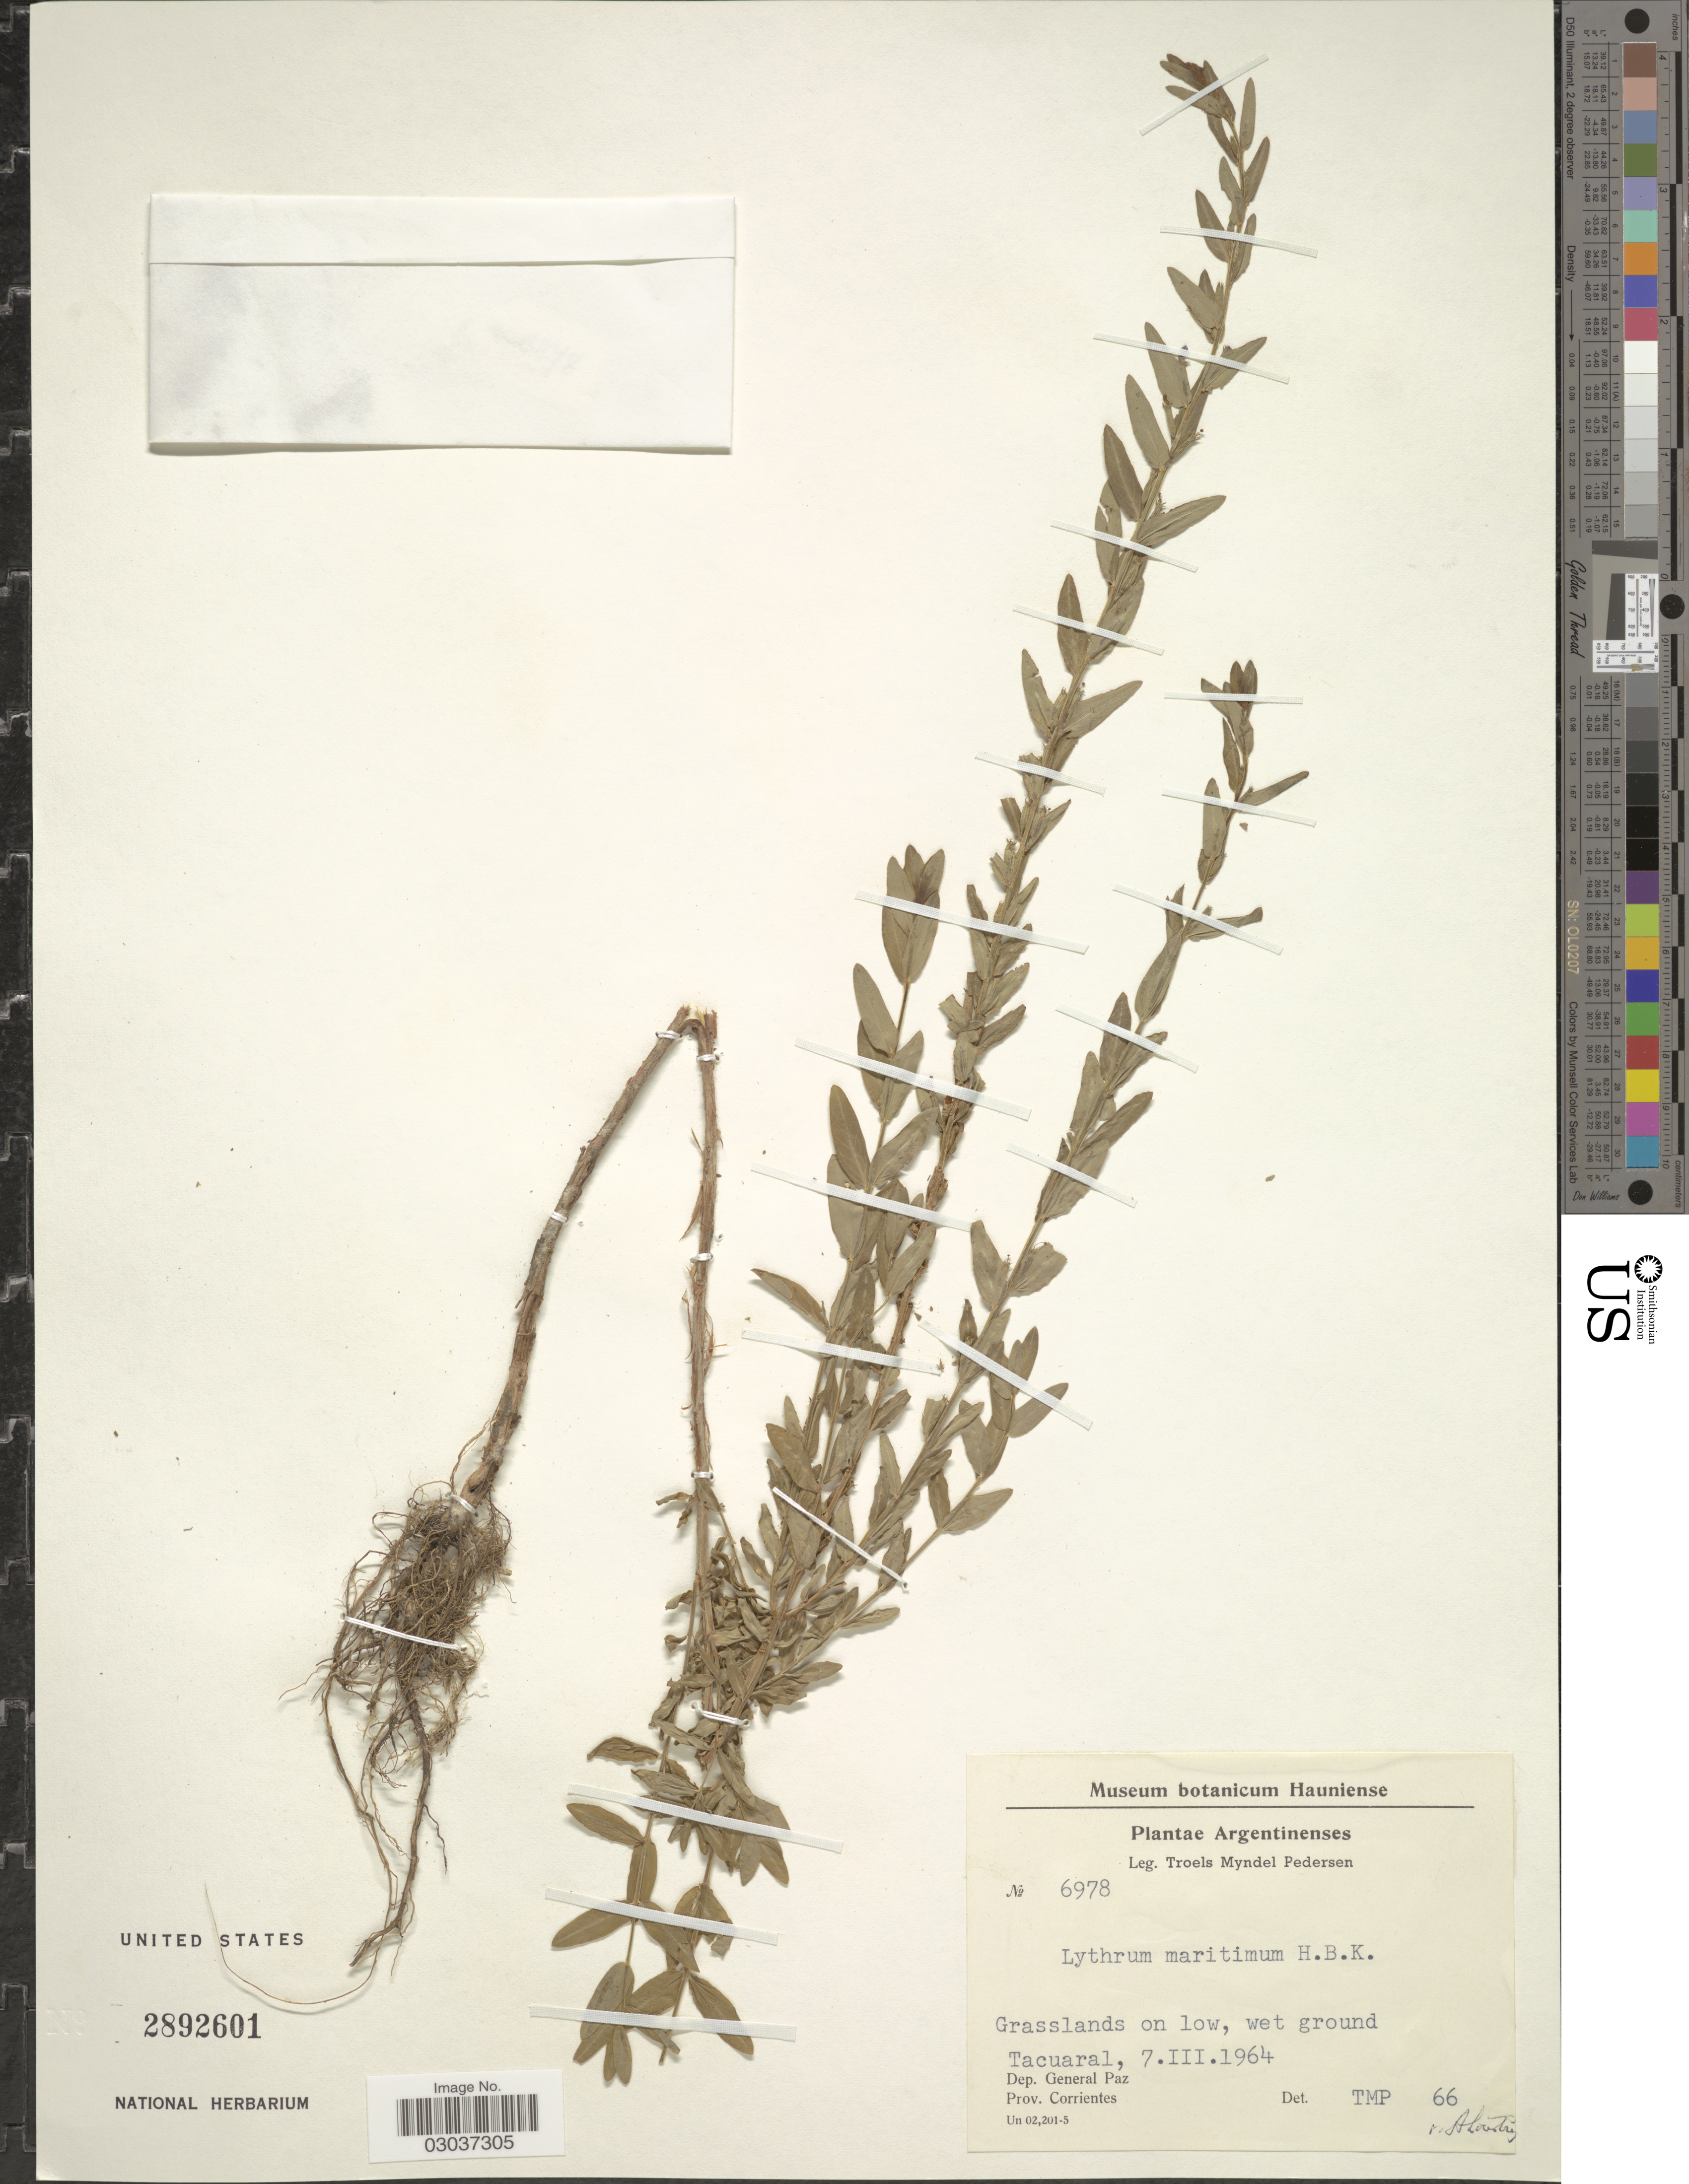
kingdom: Plantae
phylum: Tracheophyta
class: Magnoliopsida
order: Myrtales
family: Lythraceae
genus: Lythrum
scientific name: Lythrum maritimum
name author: Kunth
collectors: T. Pederson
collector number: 6978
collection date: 1964-03-07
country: Argentina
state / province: Corrientes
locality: Tacuaral. Dep. General Paz.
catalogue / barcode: US 2892601